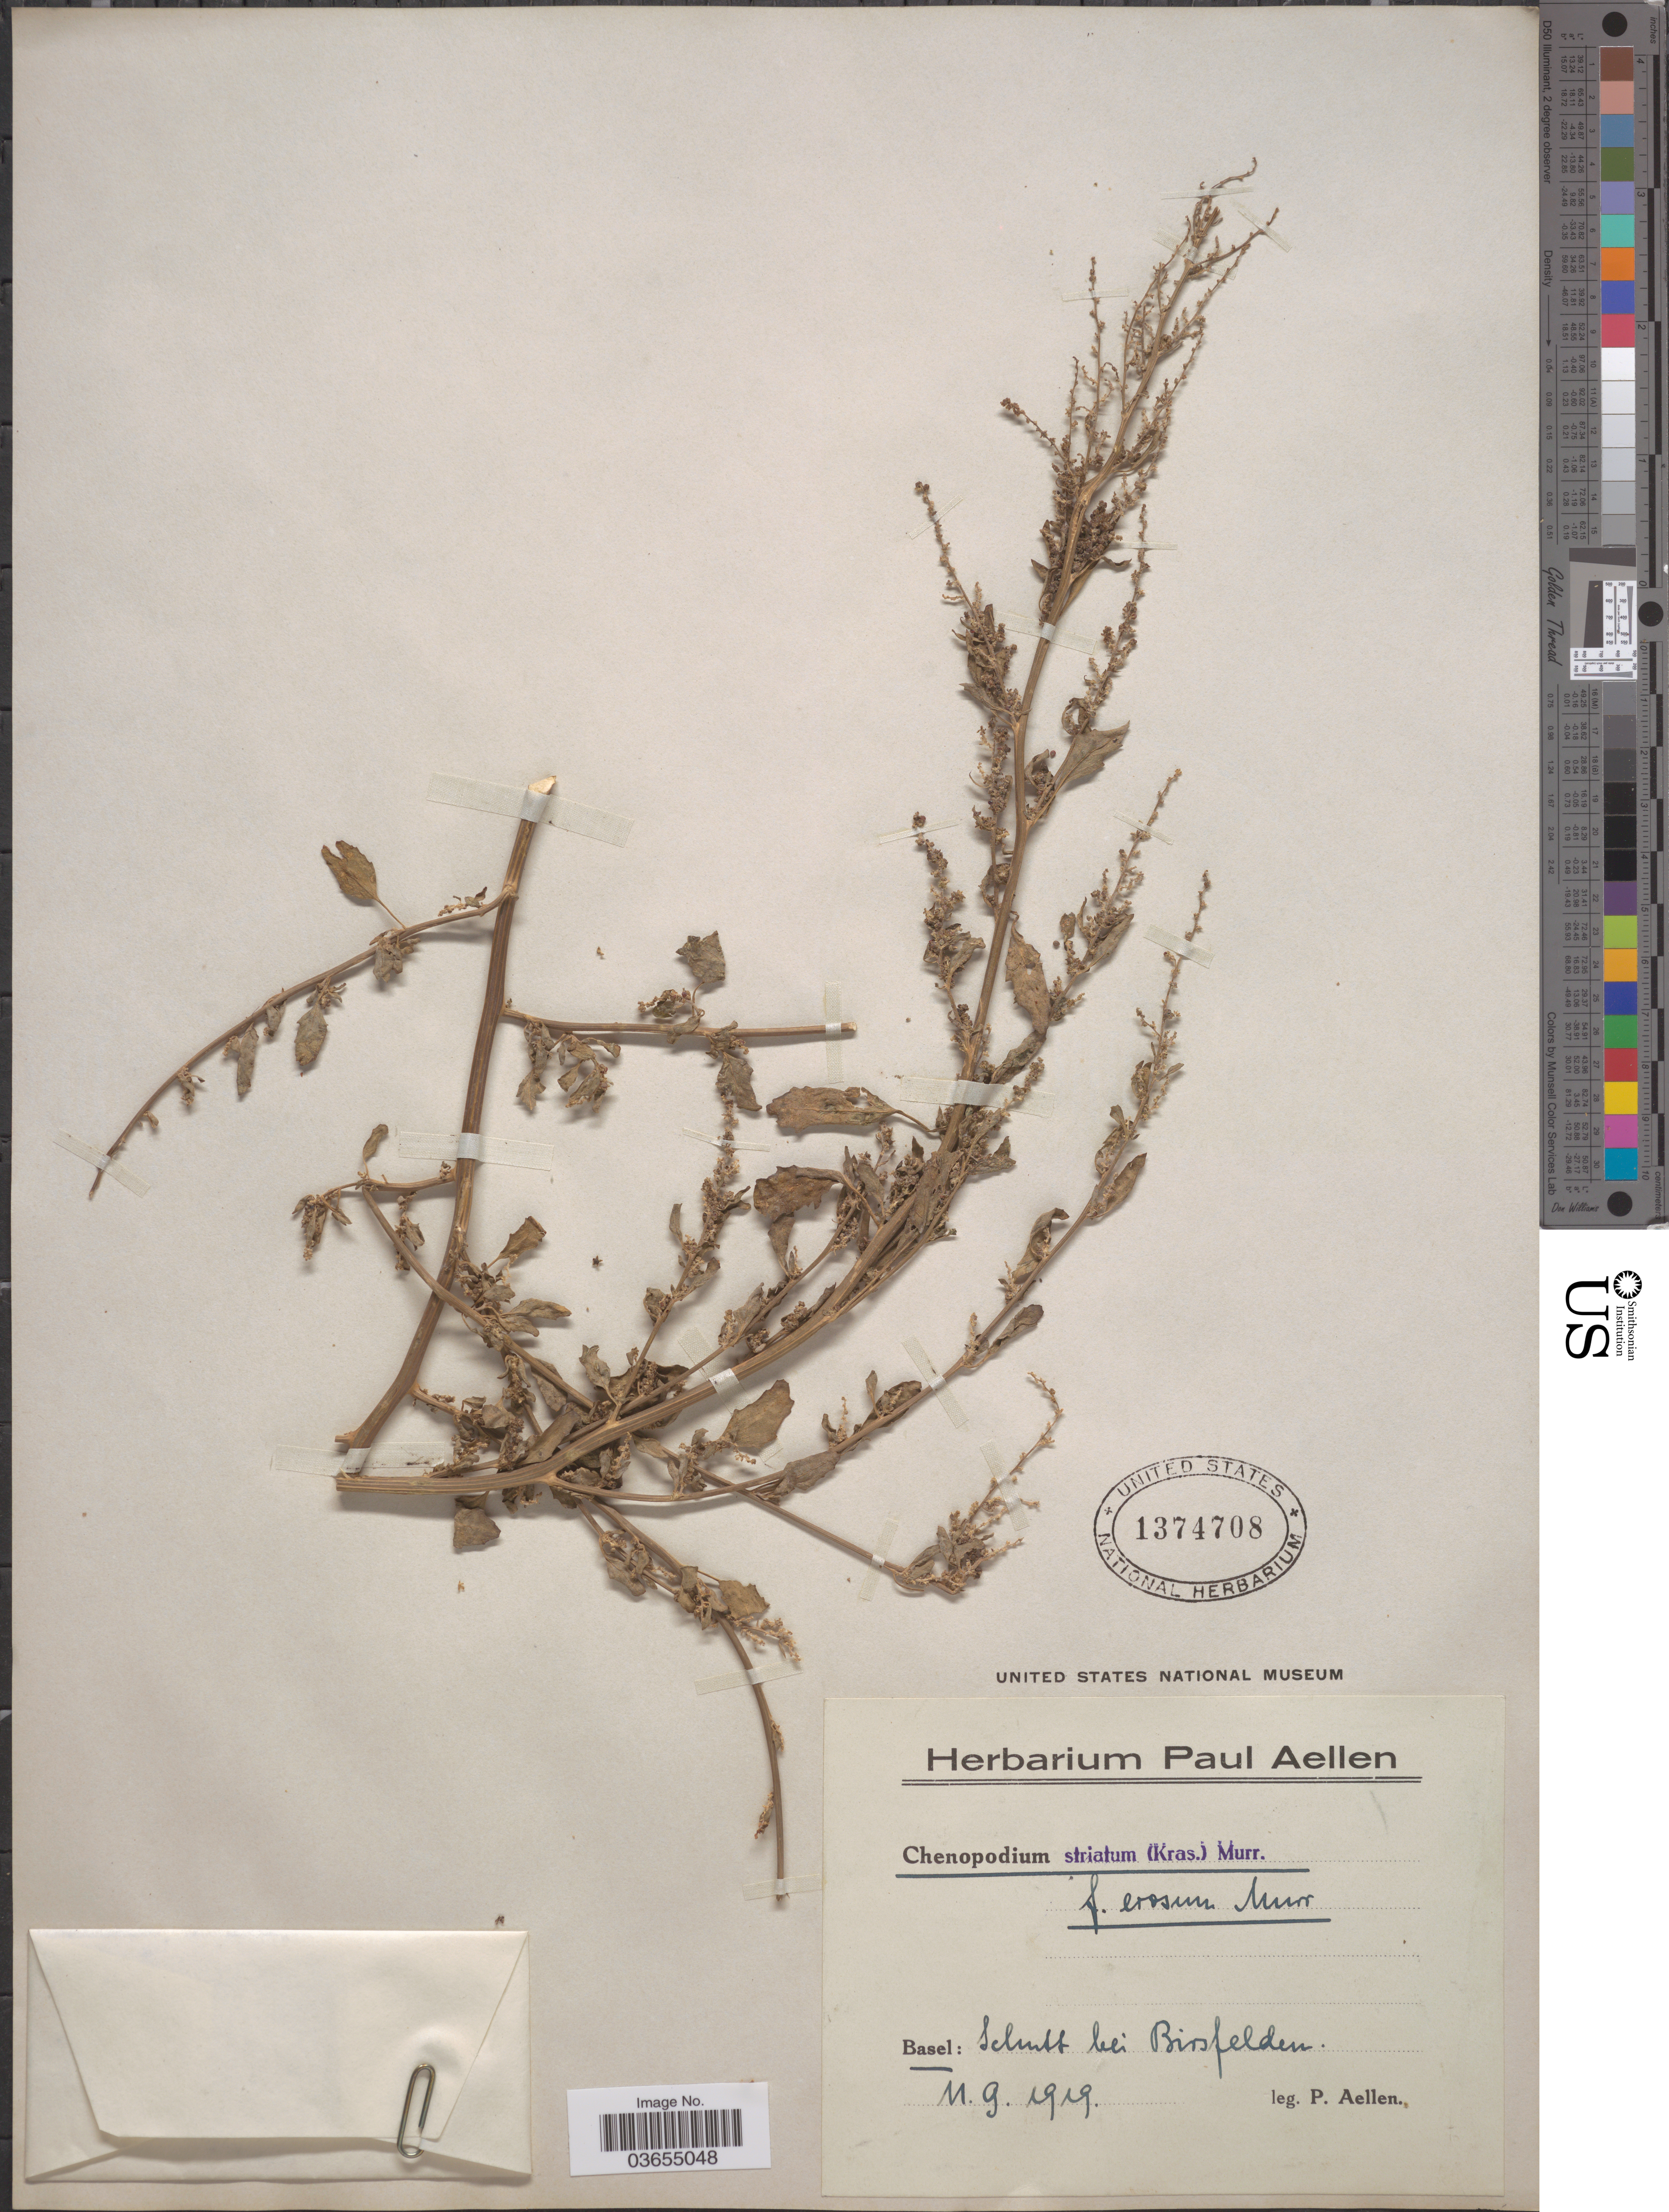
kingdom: Plantae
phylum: Tracheophyta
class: Magnoliopsida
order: Caryophyllales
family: Amaranthaceae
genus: Chenopodium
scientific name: Chenopodium striatum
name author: (Krasan) Murr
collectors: P. Aellen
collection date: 1919-09-11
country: Switzerland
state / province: Basel-Landschaft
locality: Schutt bei Birsfelden.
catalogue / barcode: US 1374708